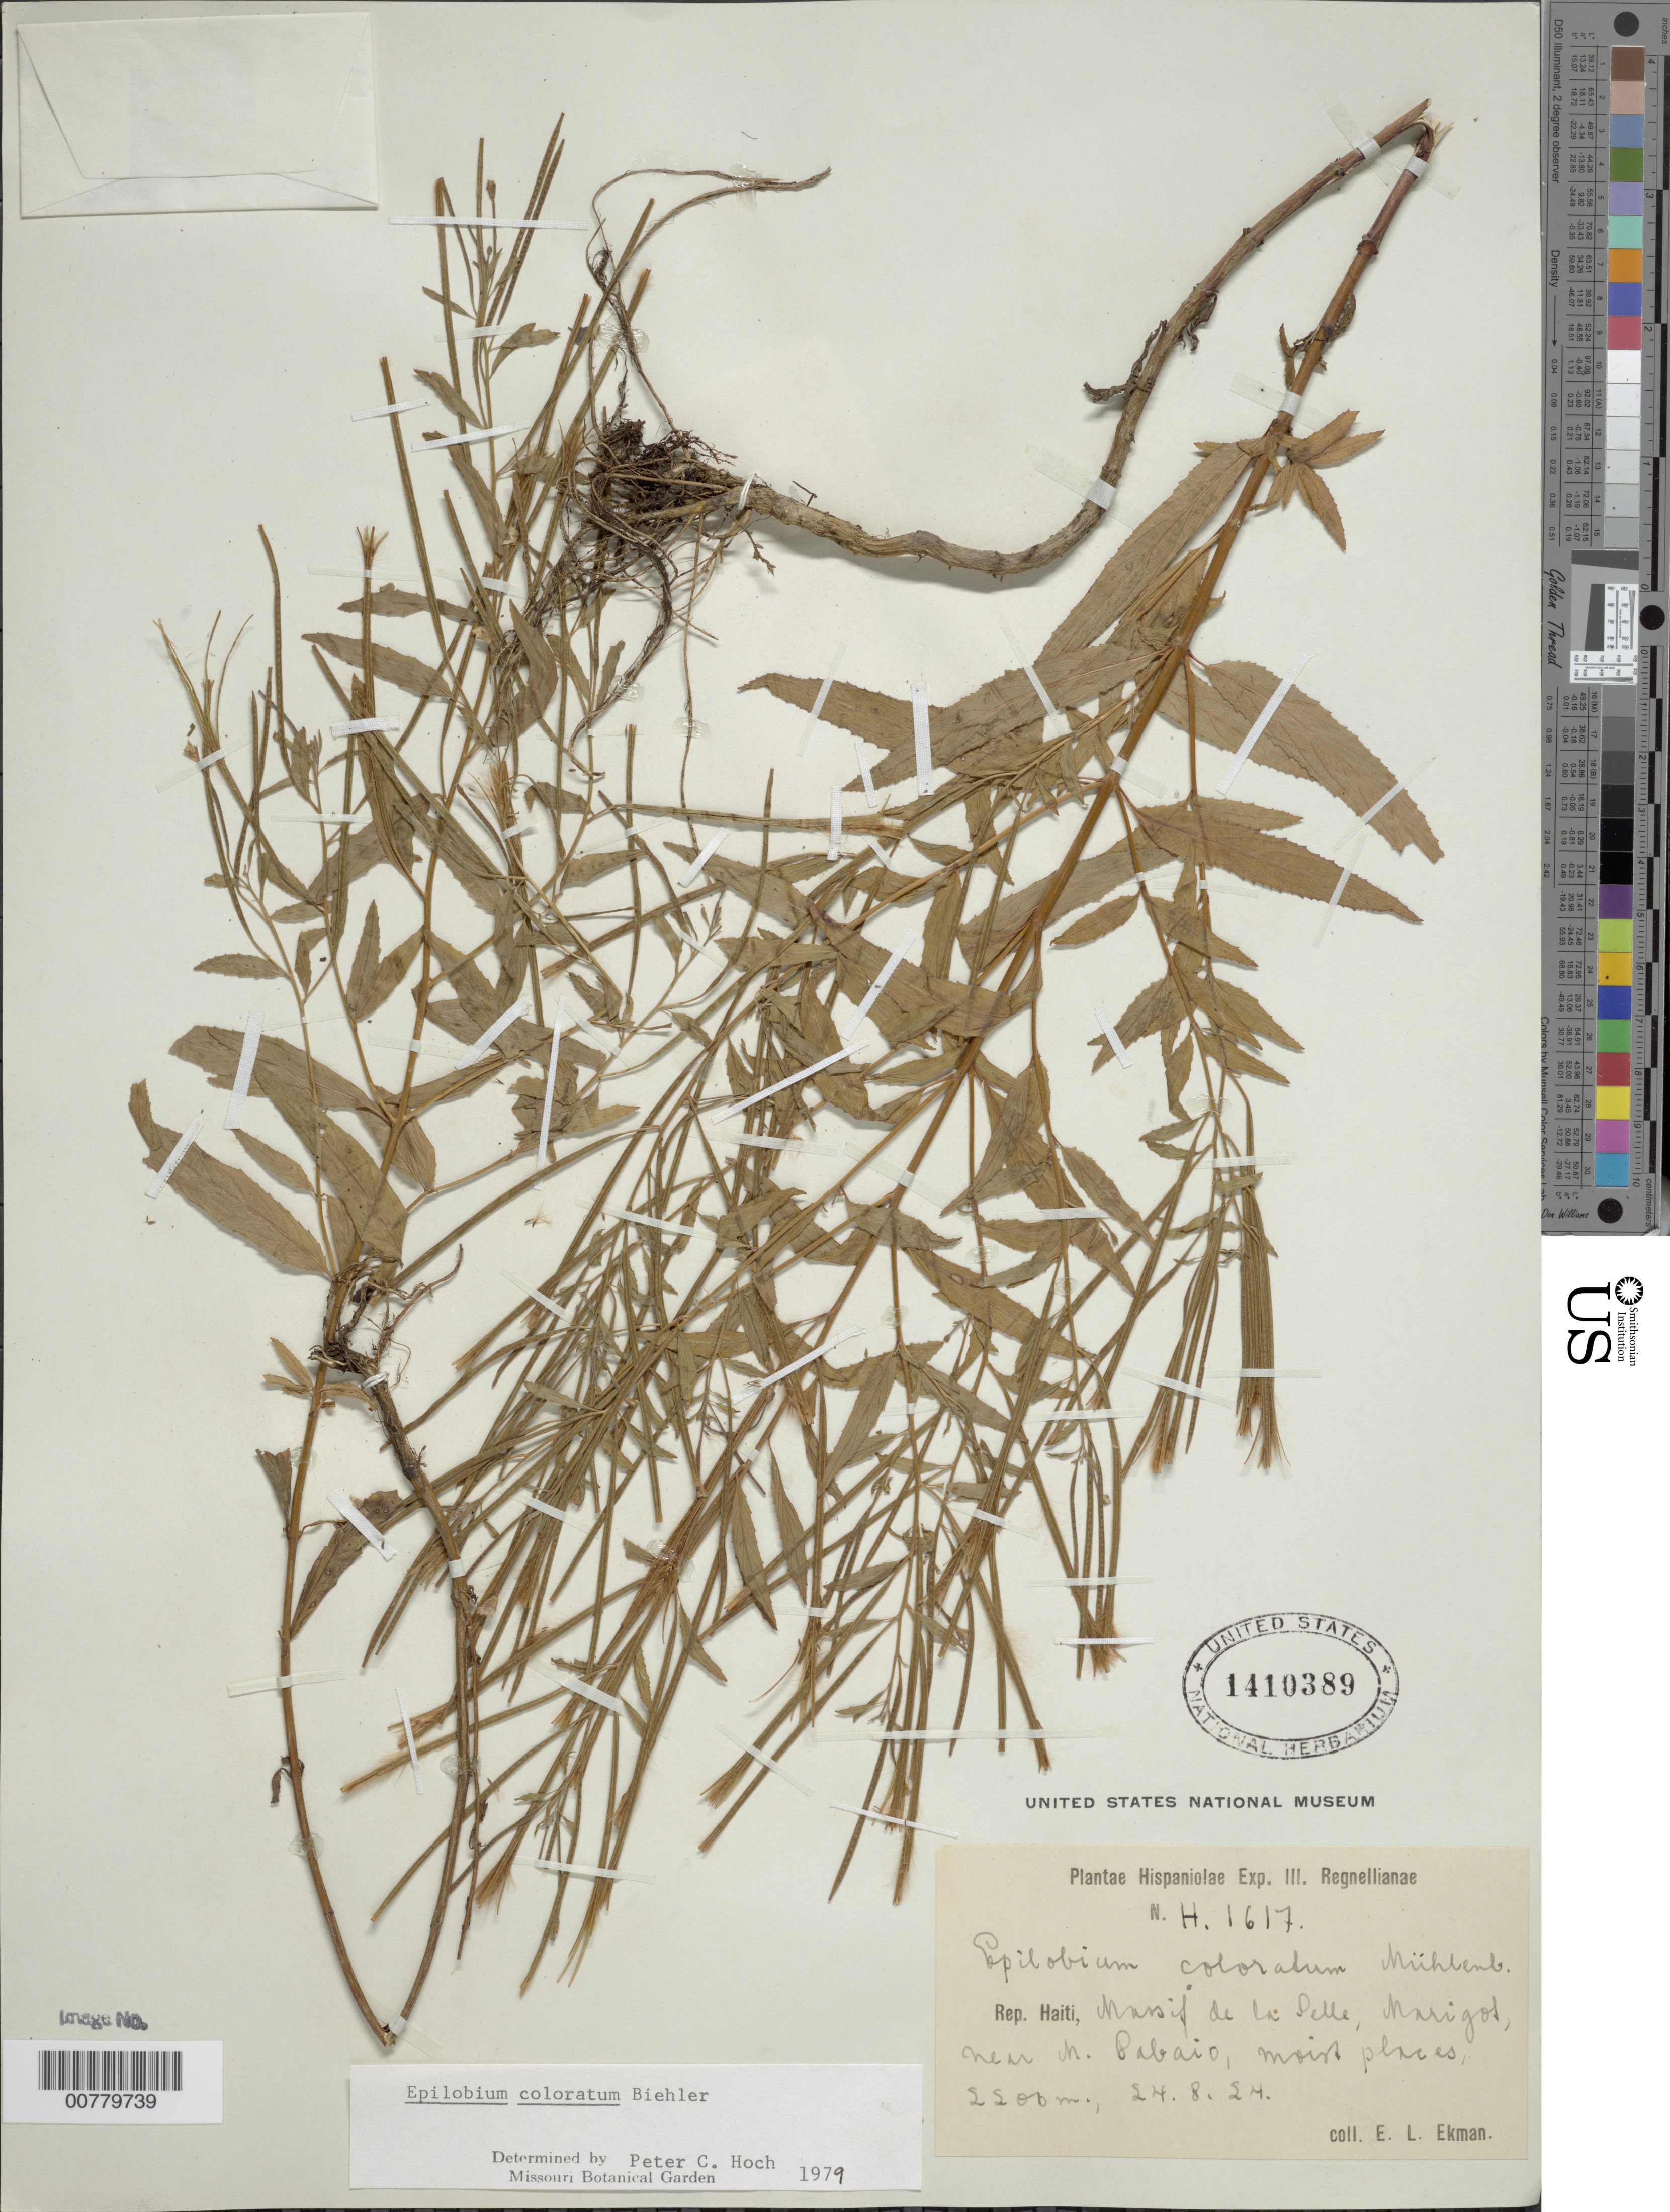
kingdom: Plantae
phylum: Tracheophyta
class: Magnoliopsida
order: Myrtales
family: Onagraceae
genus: Epilobium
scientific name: Epilobium coloratum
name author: Biehler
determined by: Hoch, P. C.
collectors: E. L. Ekman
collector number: H 1617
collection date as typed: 24 Aug 1924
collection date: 1924-08-24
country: Haiti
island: Hispaniola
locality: Massif de la Selle, Marigot, near M. Cabaio.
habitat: Moist places.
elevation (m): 2200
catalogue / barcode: US 1410389